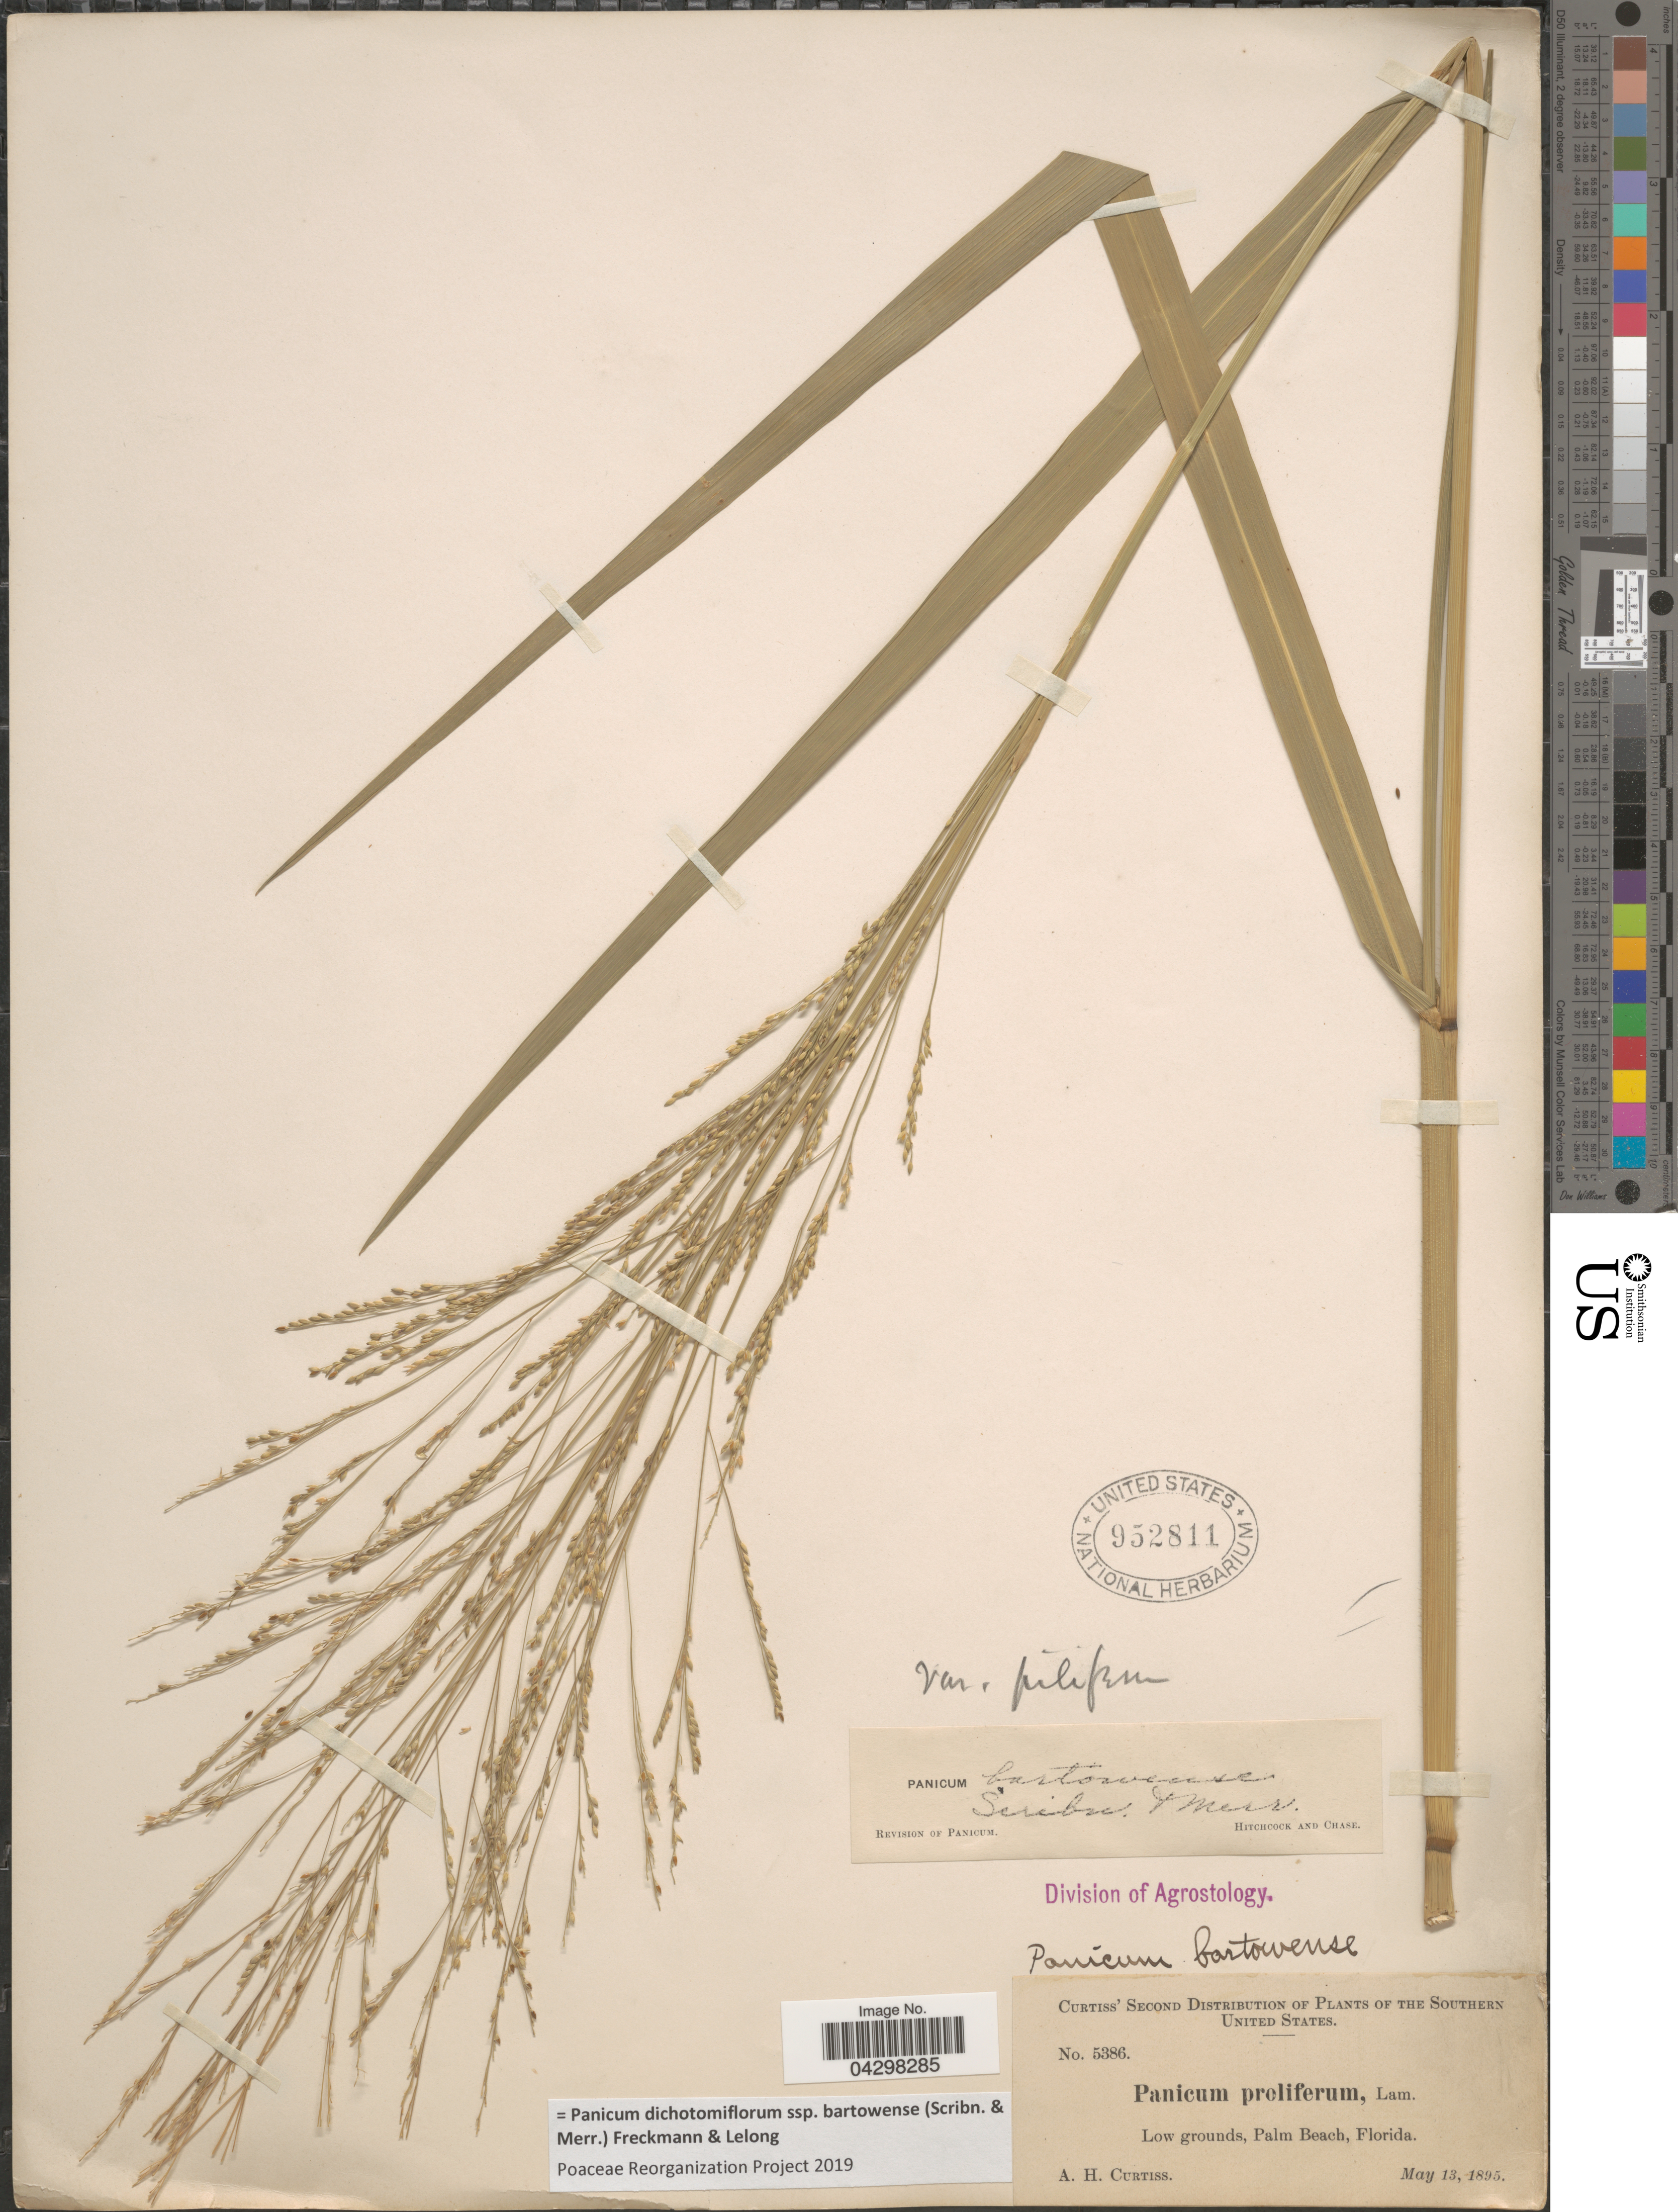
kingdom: Plantae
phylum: Tracheophyta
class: Liliopsida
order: Poales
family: Poaceae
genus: Panicum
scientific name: Panicum dichotomiflorum subsp. bartowense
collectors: A. H. Curtiss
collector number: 5386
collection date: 1895-05-13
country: United States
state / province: Florida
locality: The Southern United States. Low grounds, Palm Beach.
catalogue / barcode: US 952811